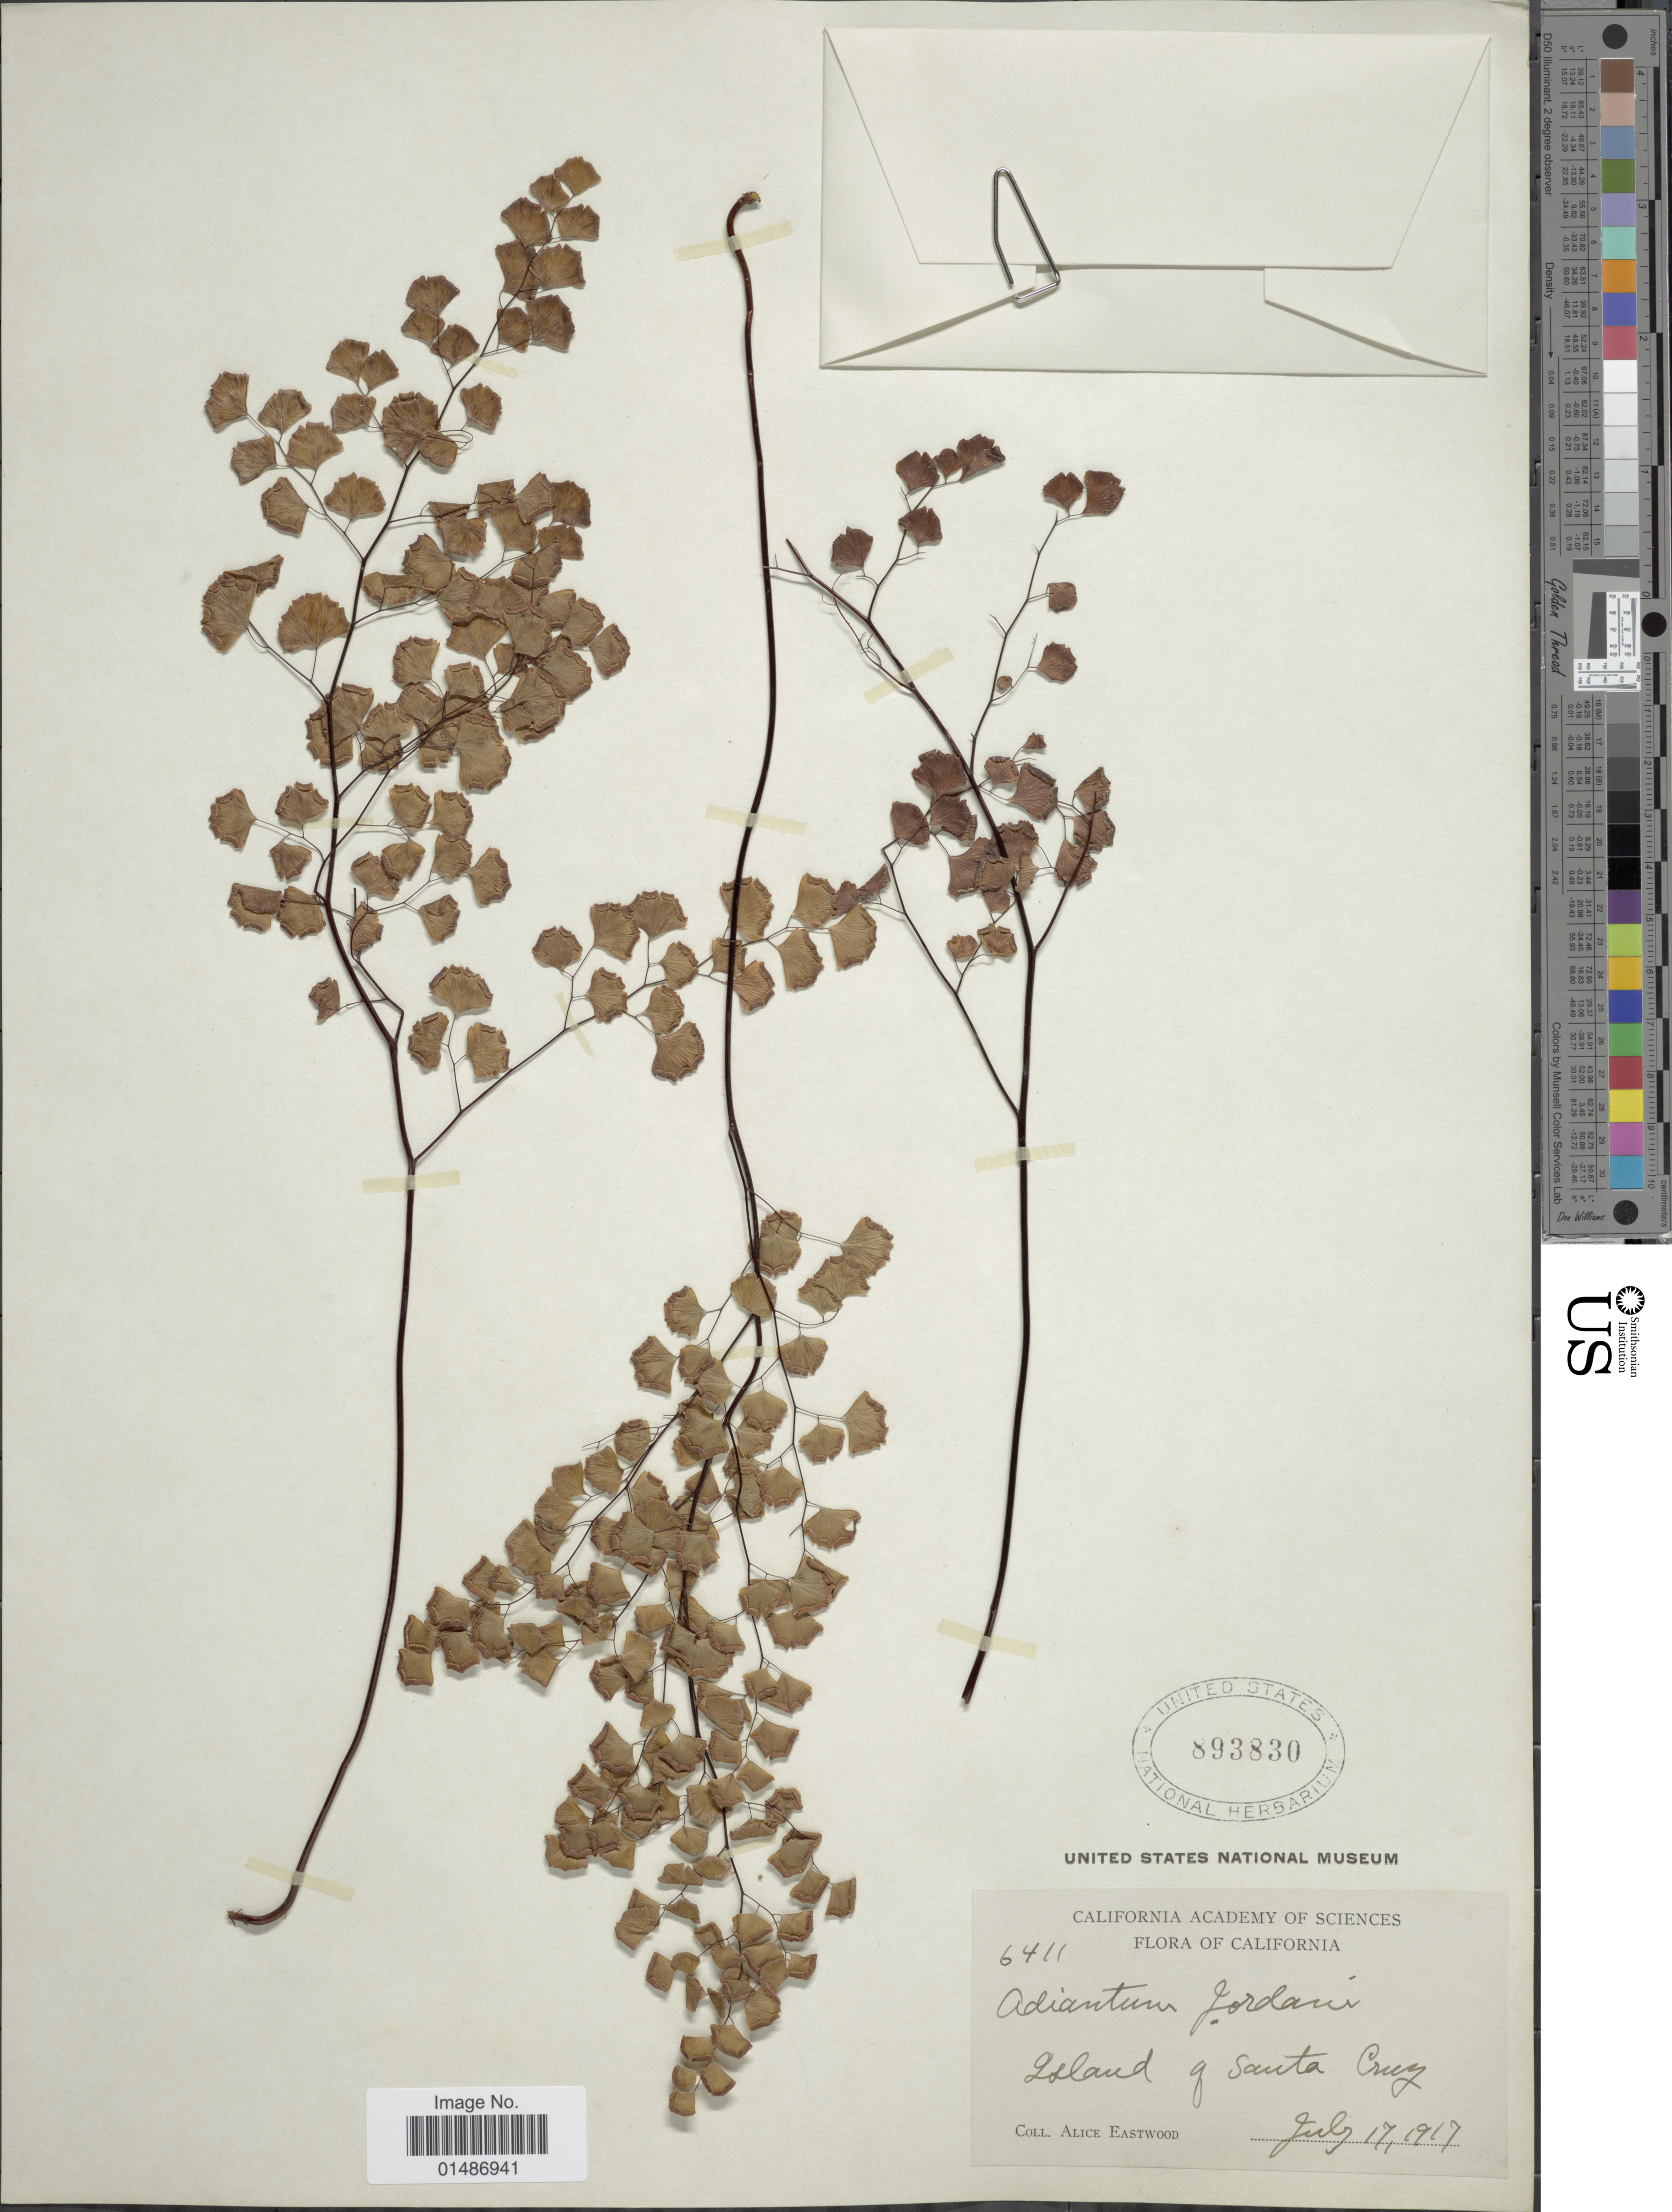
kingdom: Plantae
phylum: Tracheophyta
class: Polypodiopsida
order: Polypodiales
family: Pteridaceae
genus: Adiantum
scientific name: Adiantum jordanii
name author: C.H. Mull.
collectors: A. Eastwood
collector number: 6411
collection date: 1917-07-17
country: United States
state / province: California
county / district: Santa Barbara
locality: Island of Santa Cruz.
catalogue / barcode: US 893830